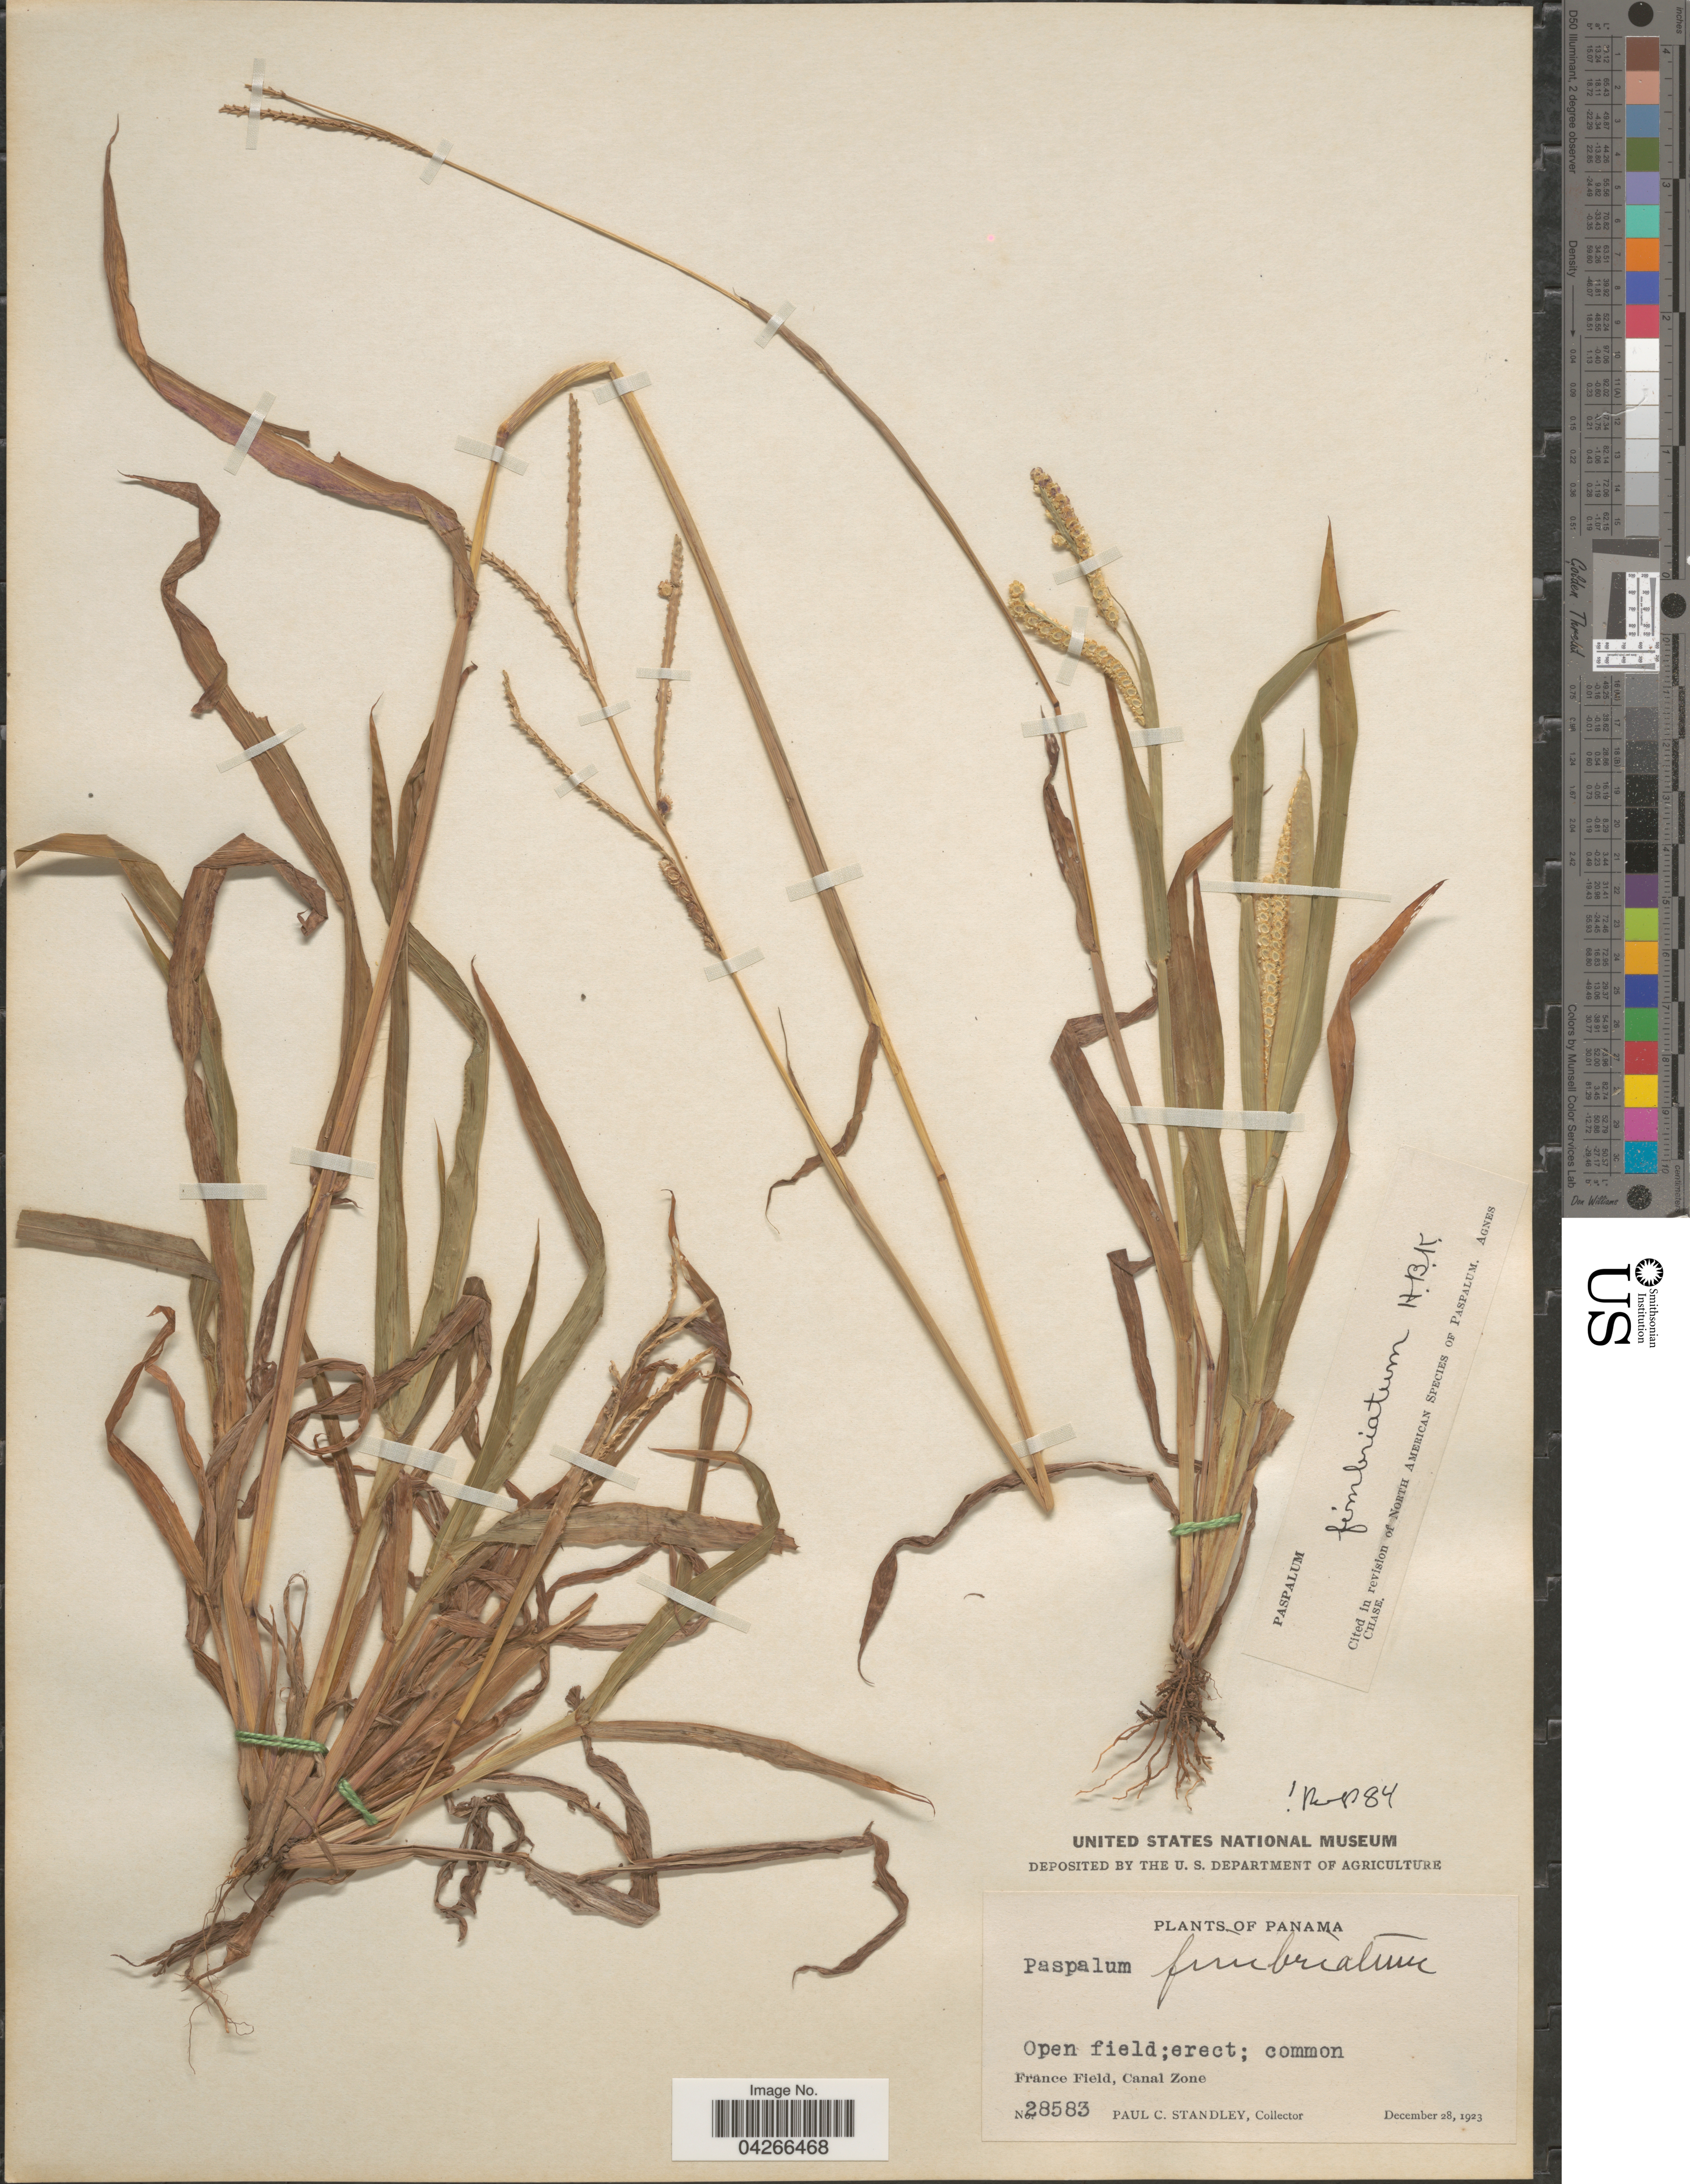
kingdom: Plantae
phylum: Tracheophyta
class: Liliopsida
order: Poales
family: Poaceae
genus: Paspalum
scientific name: Paspalum fimbriatum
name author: Kunth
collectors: P. C. Standley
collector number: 28583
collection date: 1923-12-28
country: Panama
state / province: Colón / Panamá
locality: Open field; common. France Field, Canal Zone.